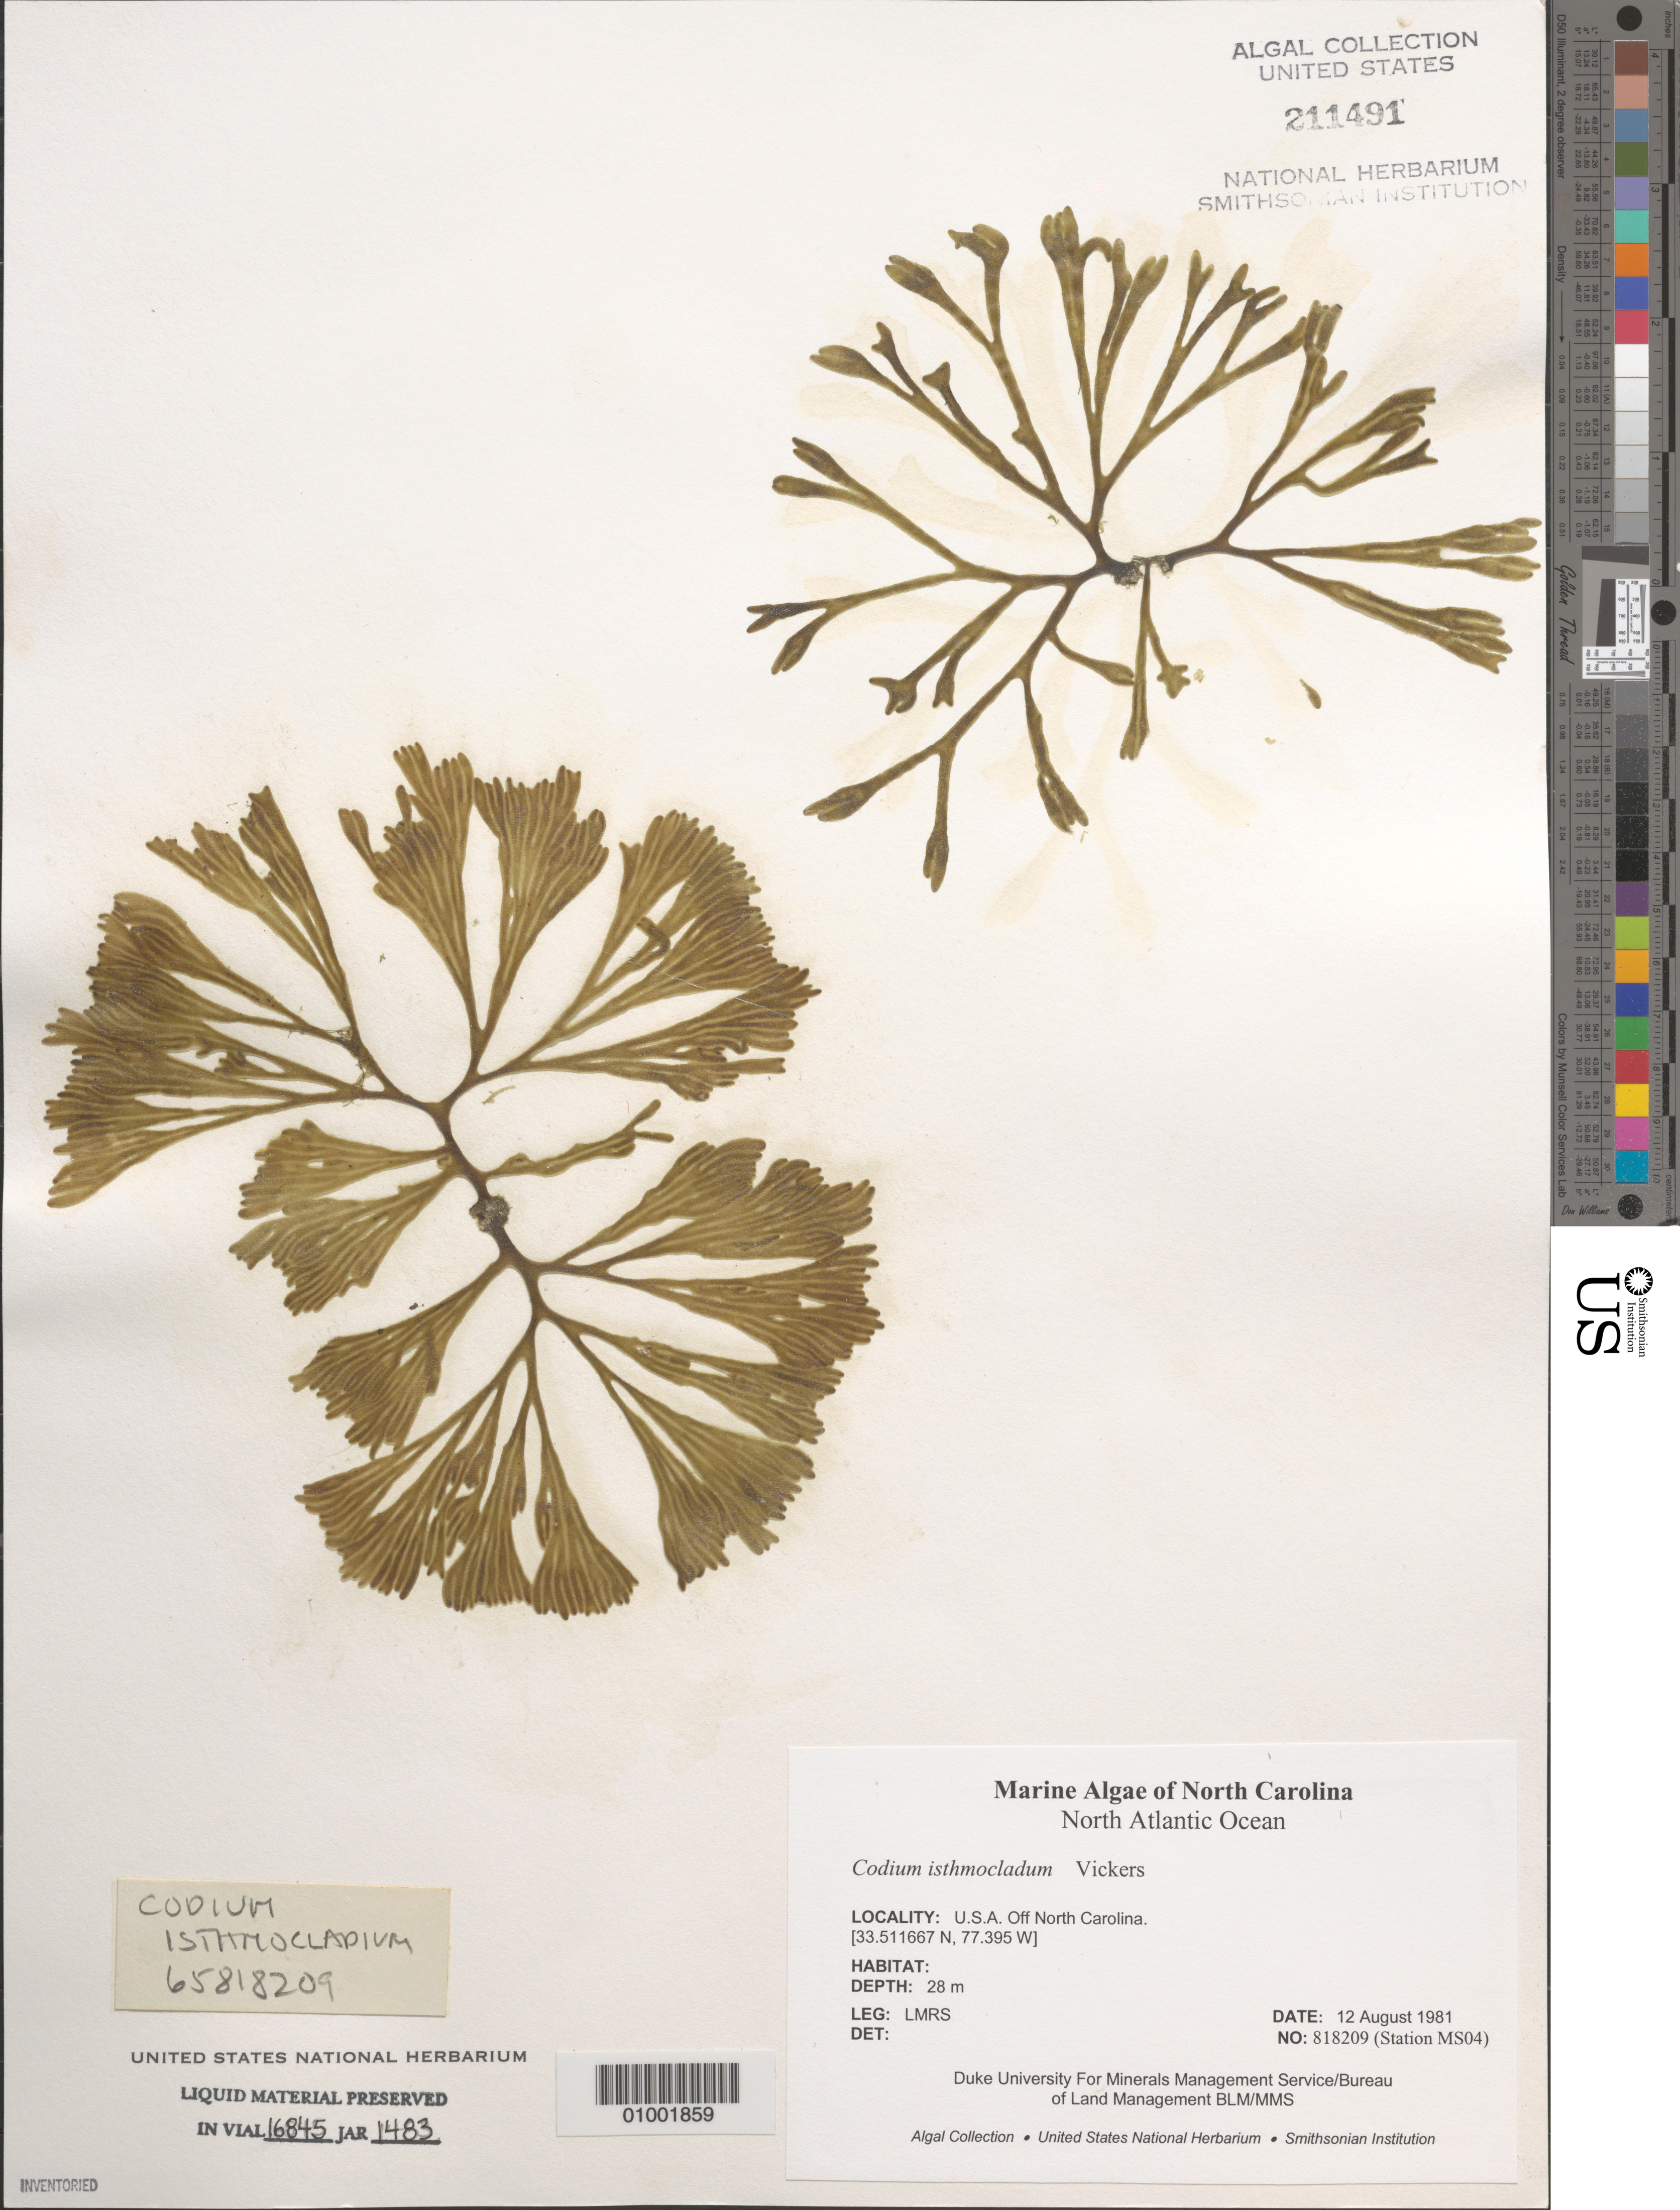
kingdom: Plantae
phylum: Chlorophyta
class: Ulvophyceae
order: Bryopsidales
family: Codiaceae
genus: Codium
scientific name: Codium isthmocladum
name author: Vickers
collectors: LMRS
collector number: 818209 (Station MS04)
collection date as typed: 12 Aug 1981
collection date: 1981-08-12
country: United States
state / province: North Carolina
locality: North Atlantic Ocean off North Carolina coast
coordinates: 33.511667 N, 77.395 W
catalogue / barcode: US 211491